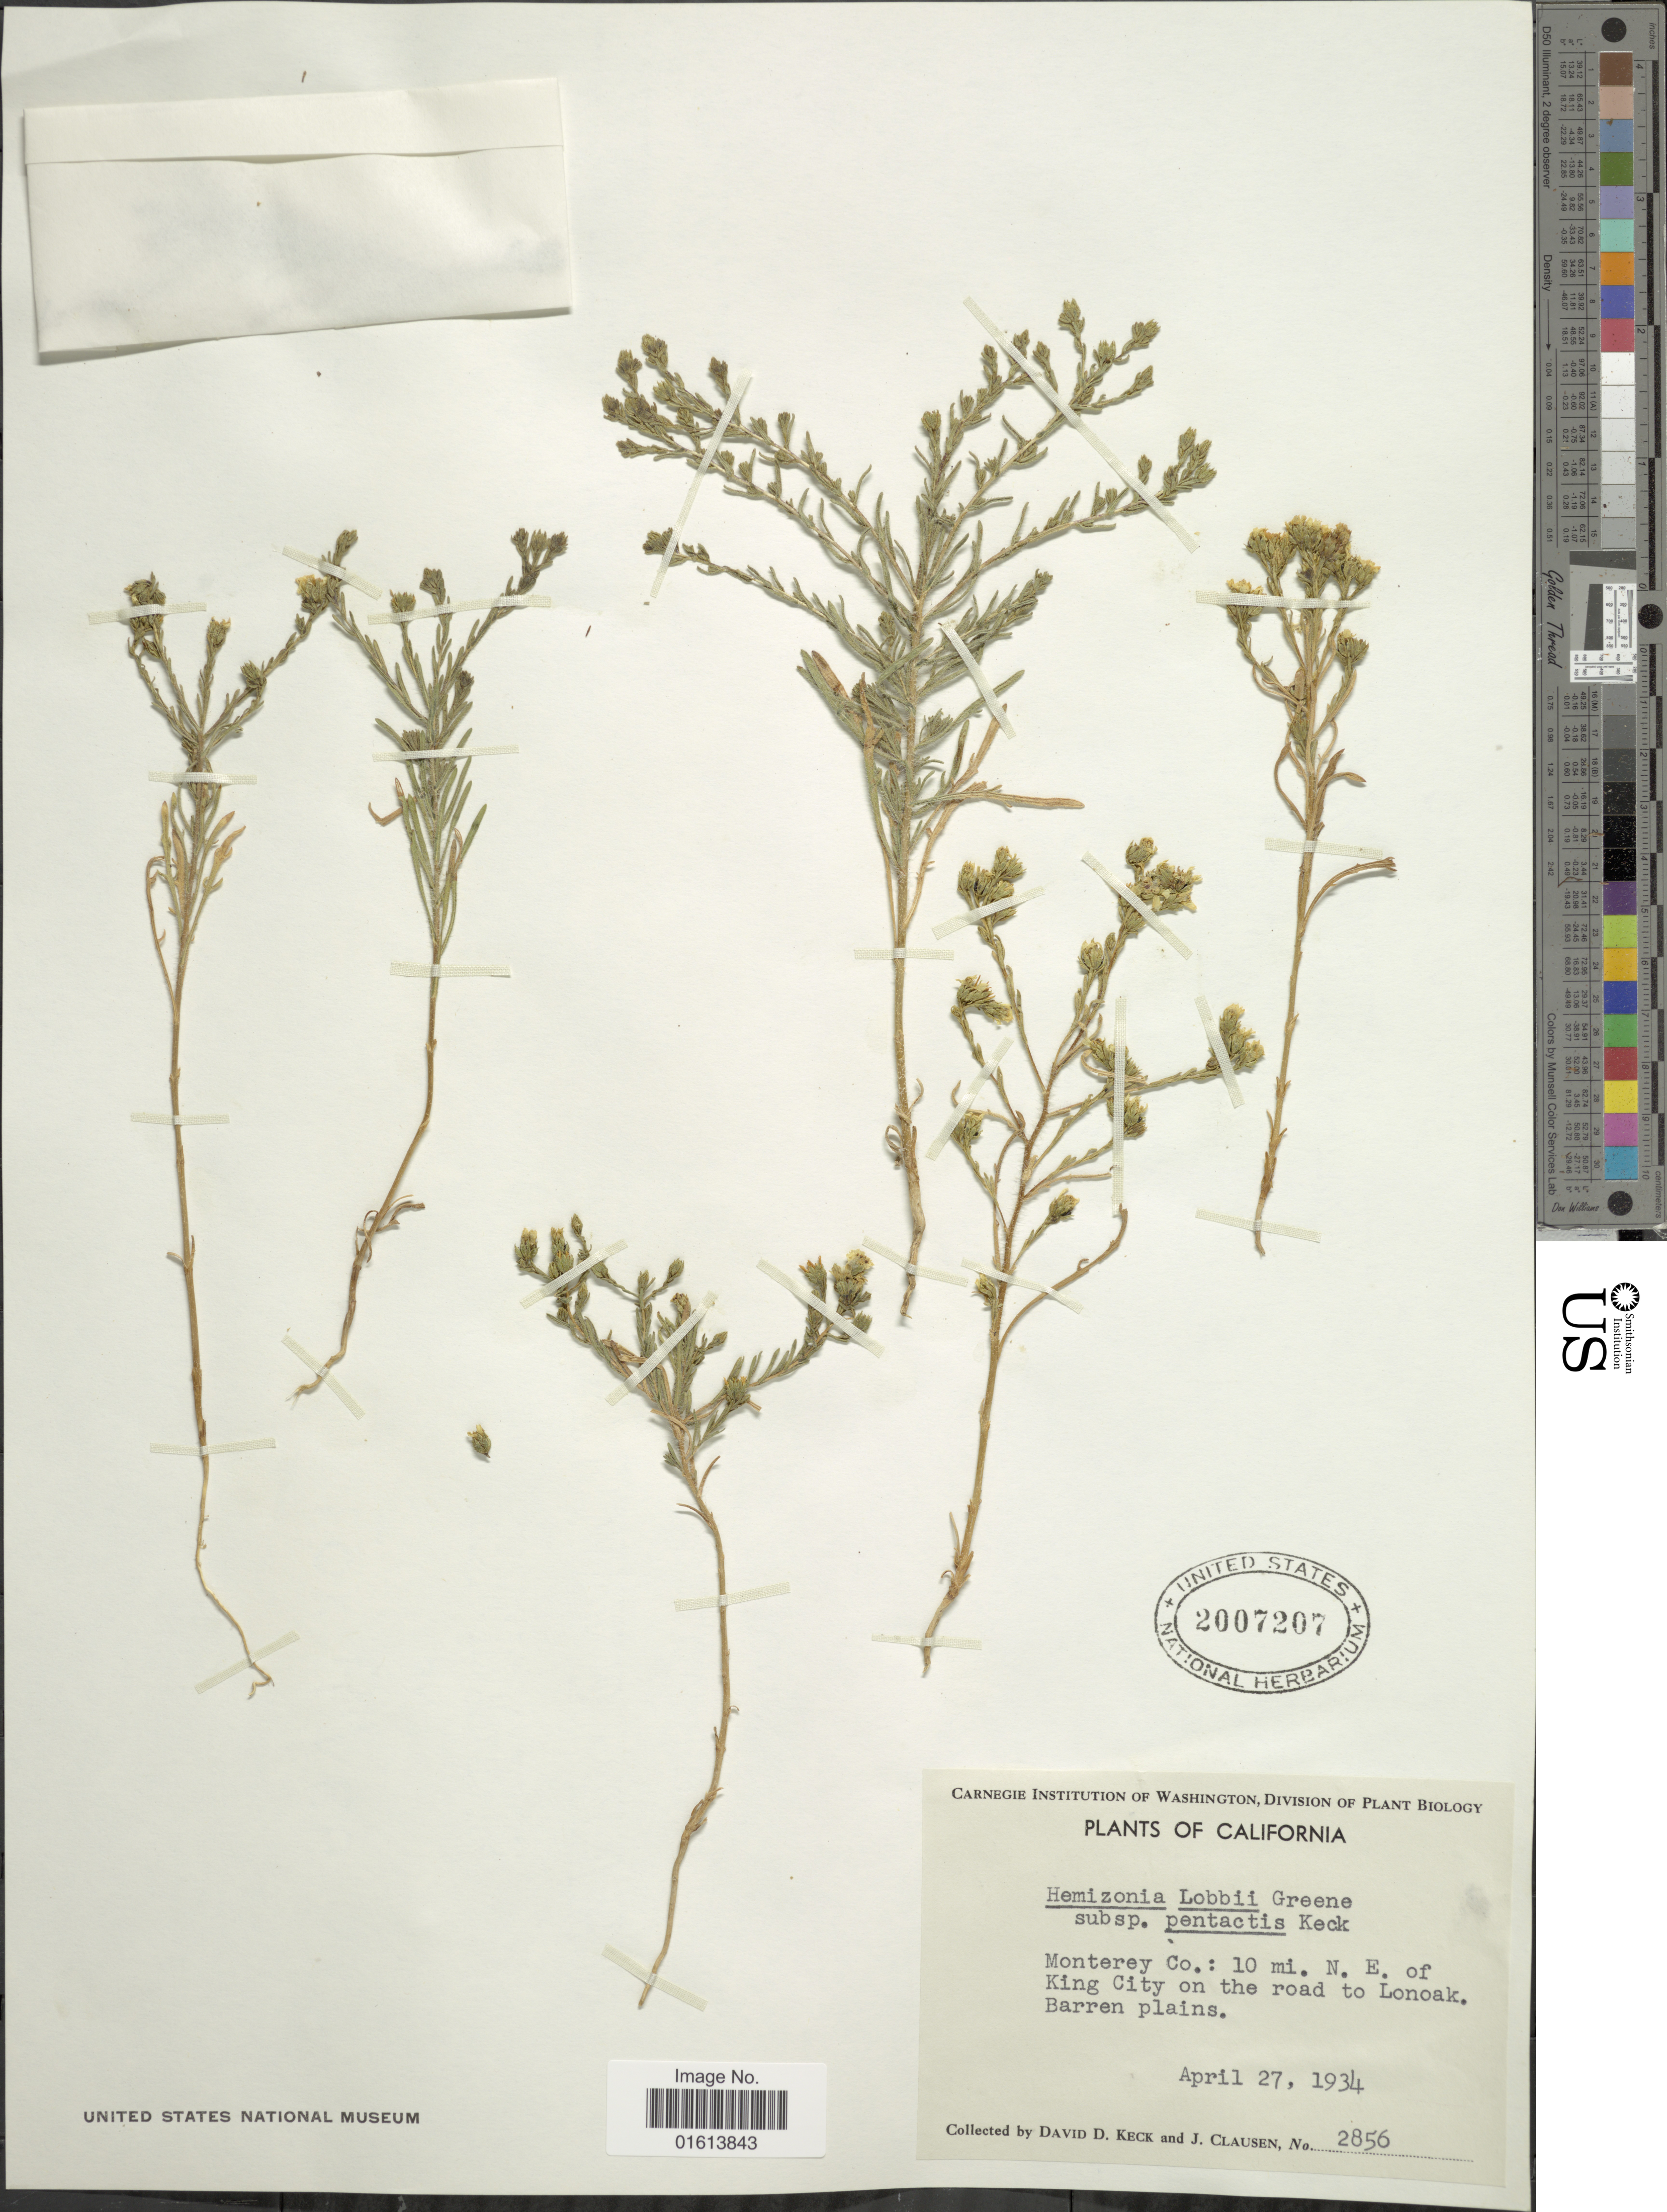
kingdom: Plantae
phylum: Tracheophyta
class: Magnoliopsida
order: Asterales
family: Asteraceae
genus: Deinandra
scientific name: Deinandra lobbii subsp. pentactis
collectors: D. D. Keck & J. Clausen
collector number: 2856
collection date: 1934-04-27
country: United States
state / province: California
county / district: Monterey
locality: California. Monterey Co.: 10 mi. N. E. of King City on the road to Lonoak.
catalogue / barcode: US 2007207